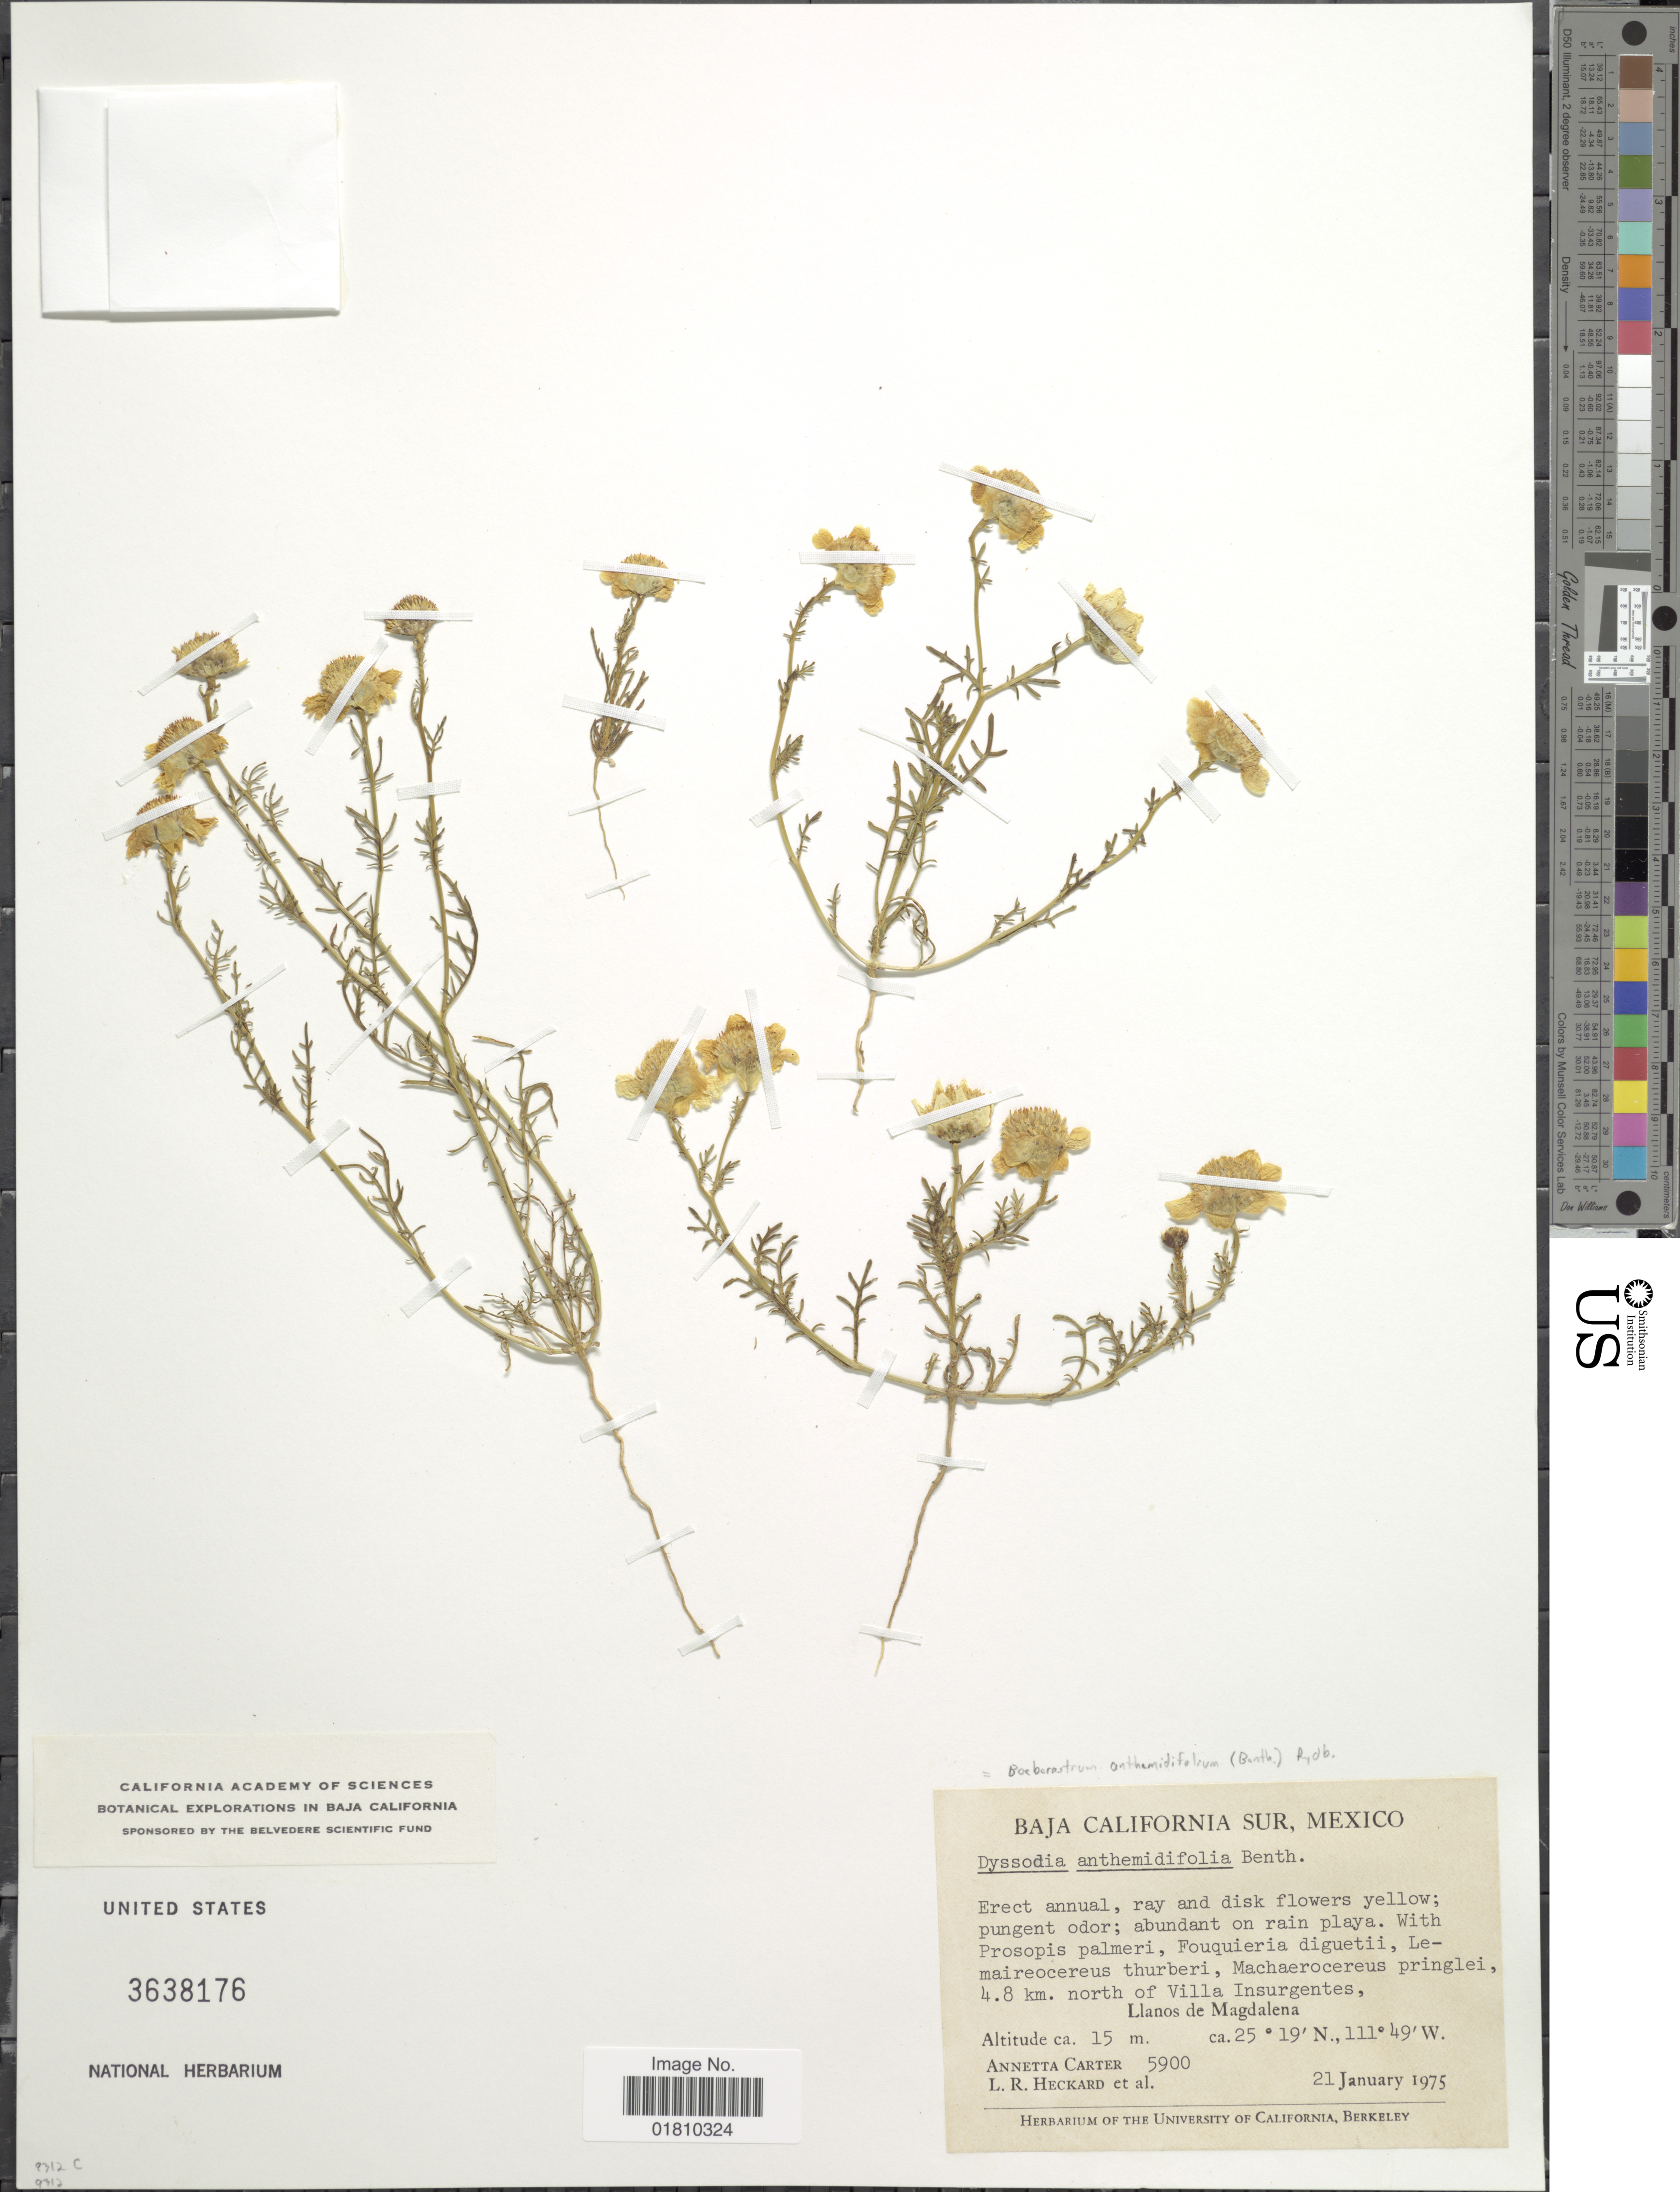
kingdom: Plantae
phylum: Tracheophyta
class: Magnoliopsida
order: Asterales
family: Asteraceae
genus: Boeberastrum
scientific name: Boeberastrum anthemidifolium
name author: Rydb.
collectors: A. Carter, L. R. Heckard & et al.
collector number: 5900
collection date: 1975-01-21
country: Mexico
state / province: Baja California Sur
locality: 4.8 km. north of Villa Insurgentes, Llanos de Magdalena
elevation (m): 15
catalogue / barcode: US 3638176